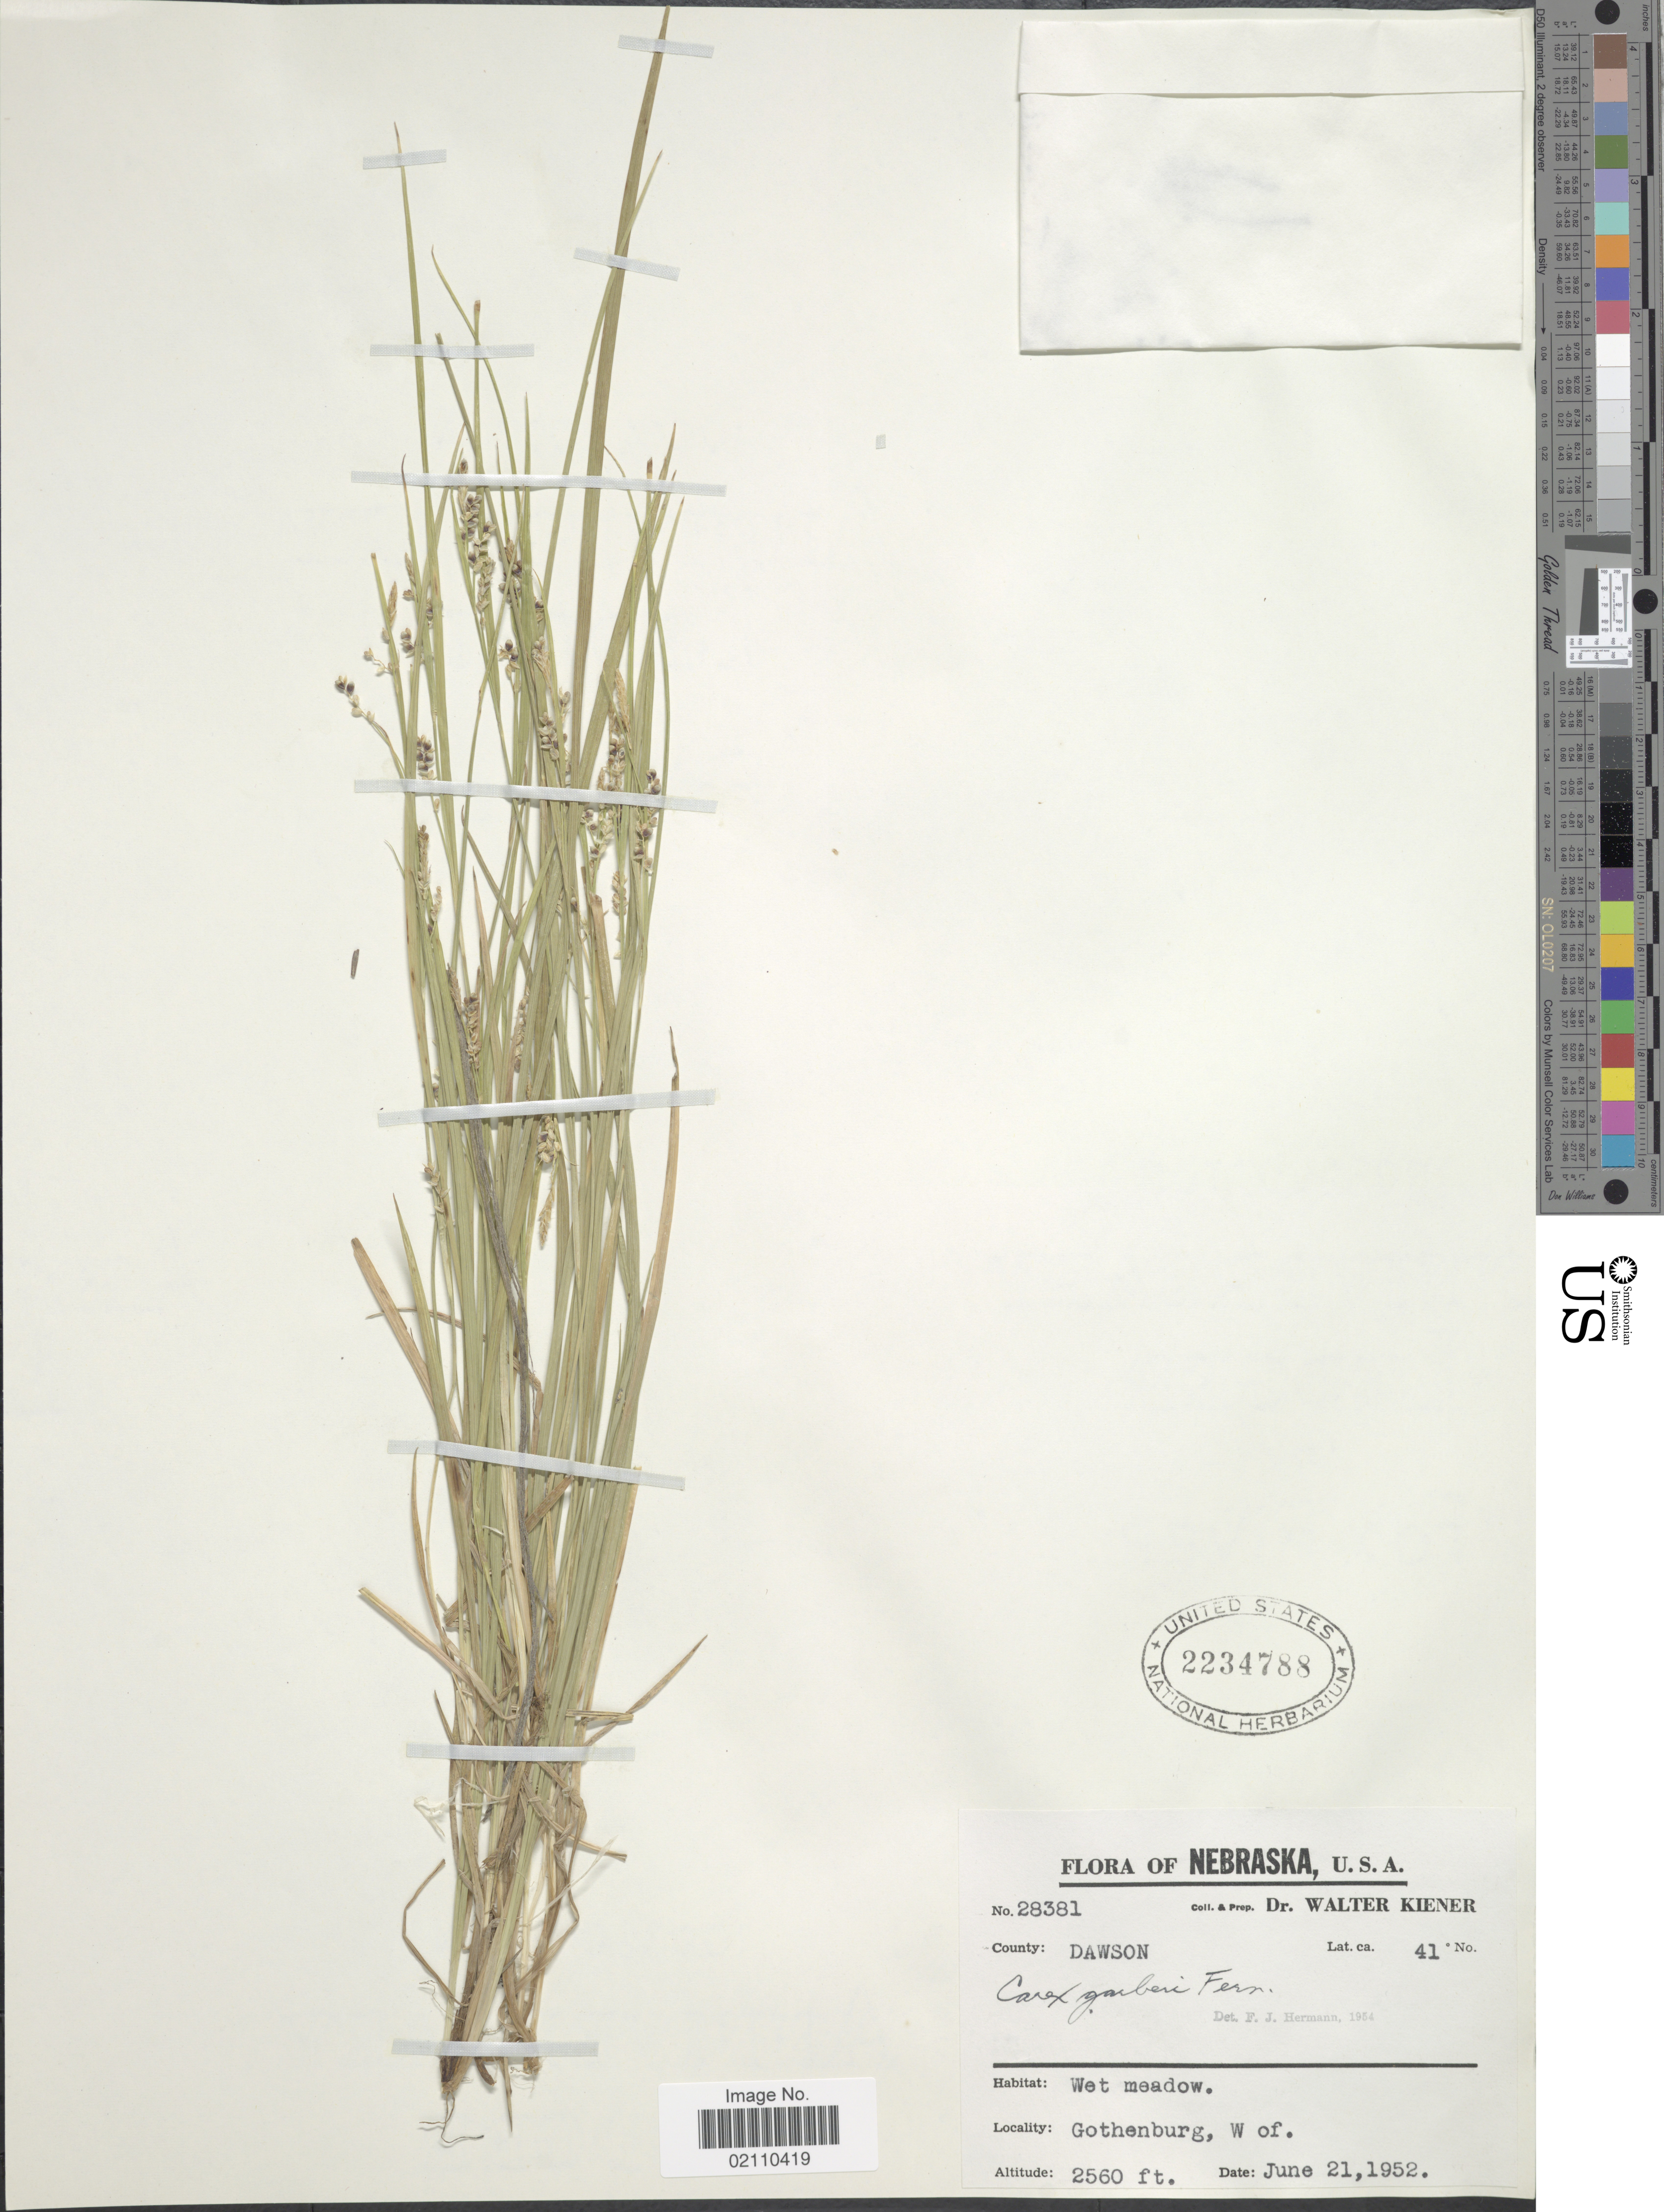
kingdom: Plantae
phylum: Tracheophyta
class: Liliopsida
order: Poales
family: Cyperaceae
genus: Carex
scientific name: Carex garberi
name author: Fernald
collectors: W. Kiener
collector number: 28381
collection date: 1952-06-21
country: United States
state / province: Nebraska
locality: County: Dawson, wet meadow, Gothenburg, W. of.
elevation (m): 780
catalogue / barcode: US 2234788